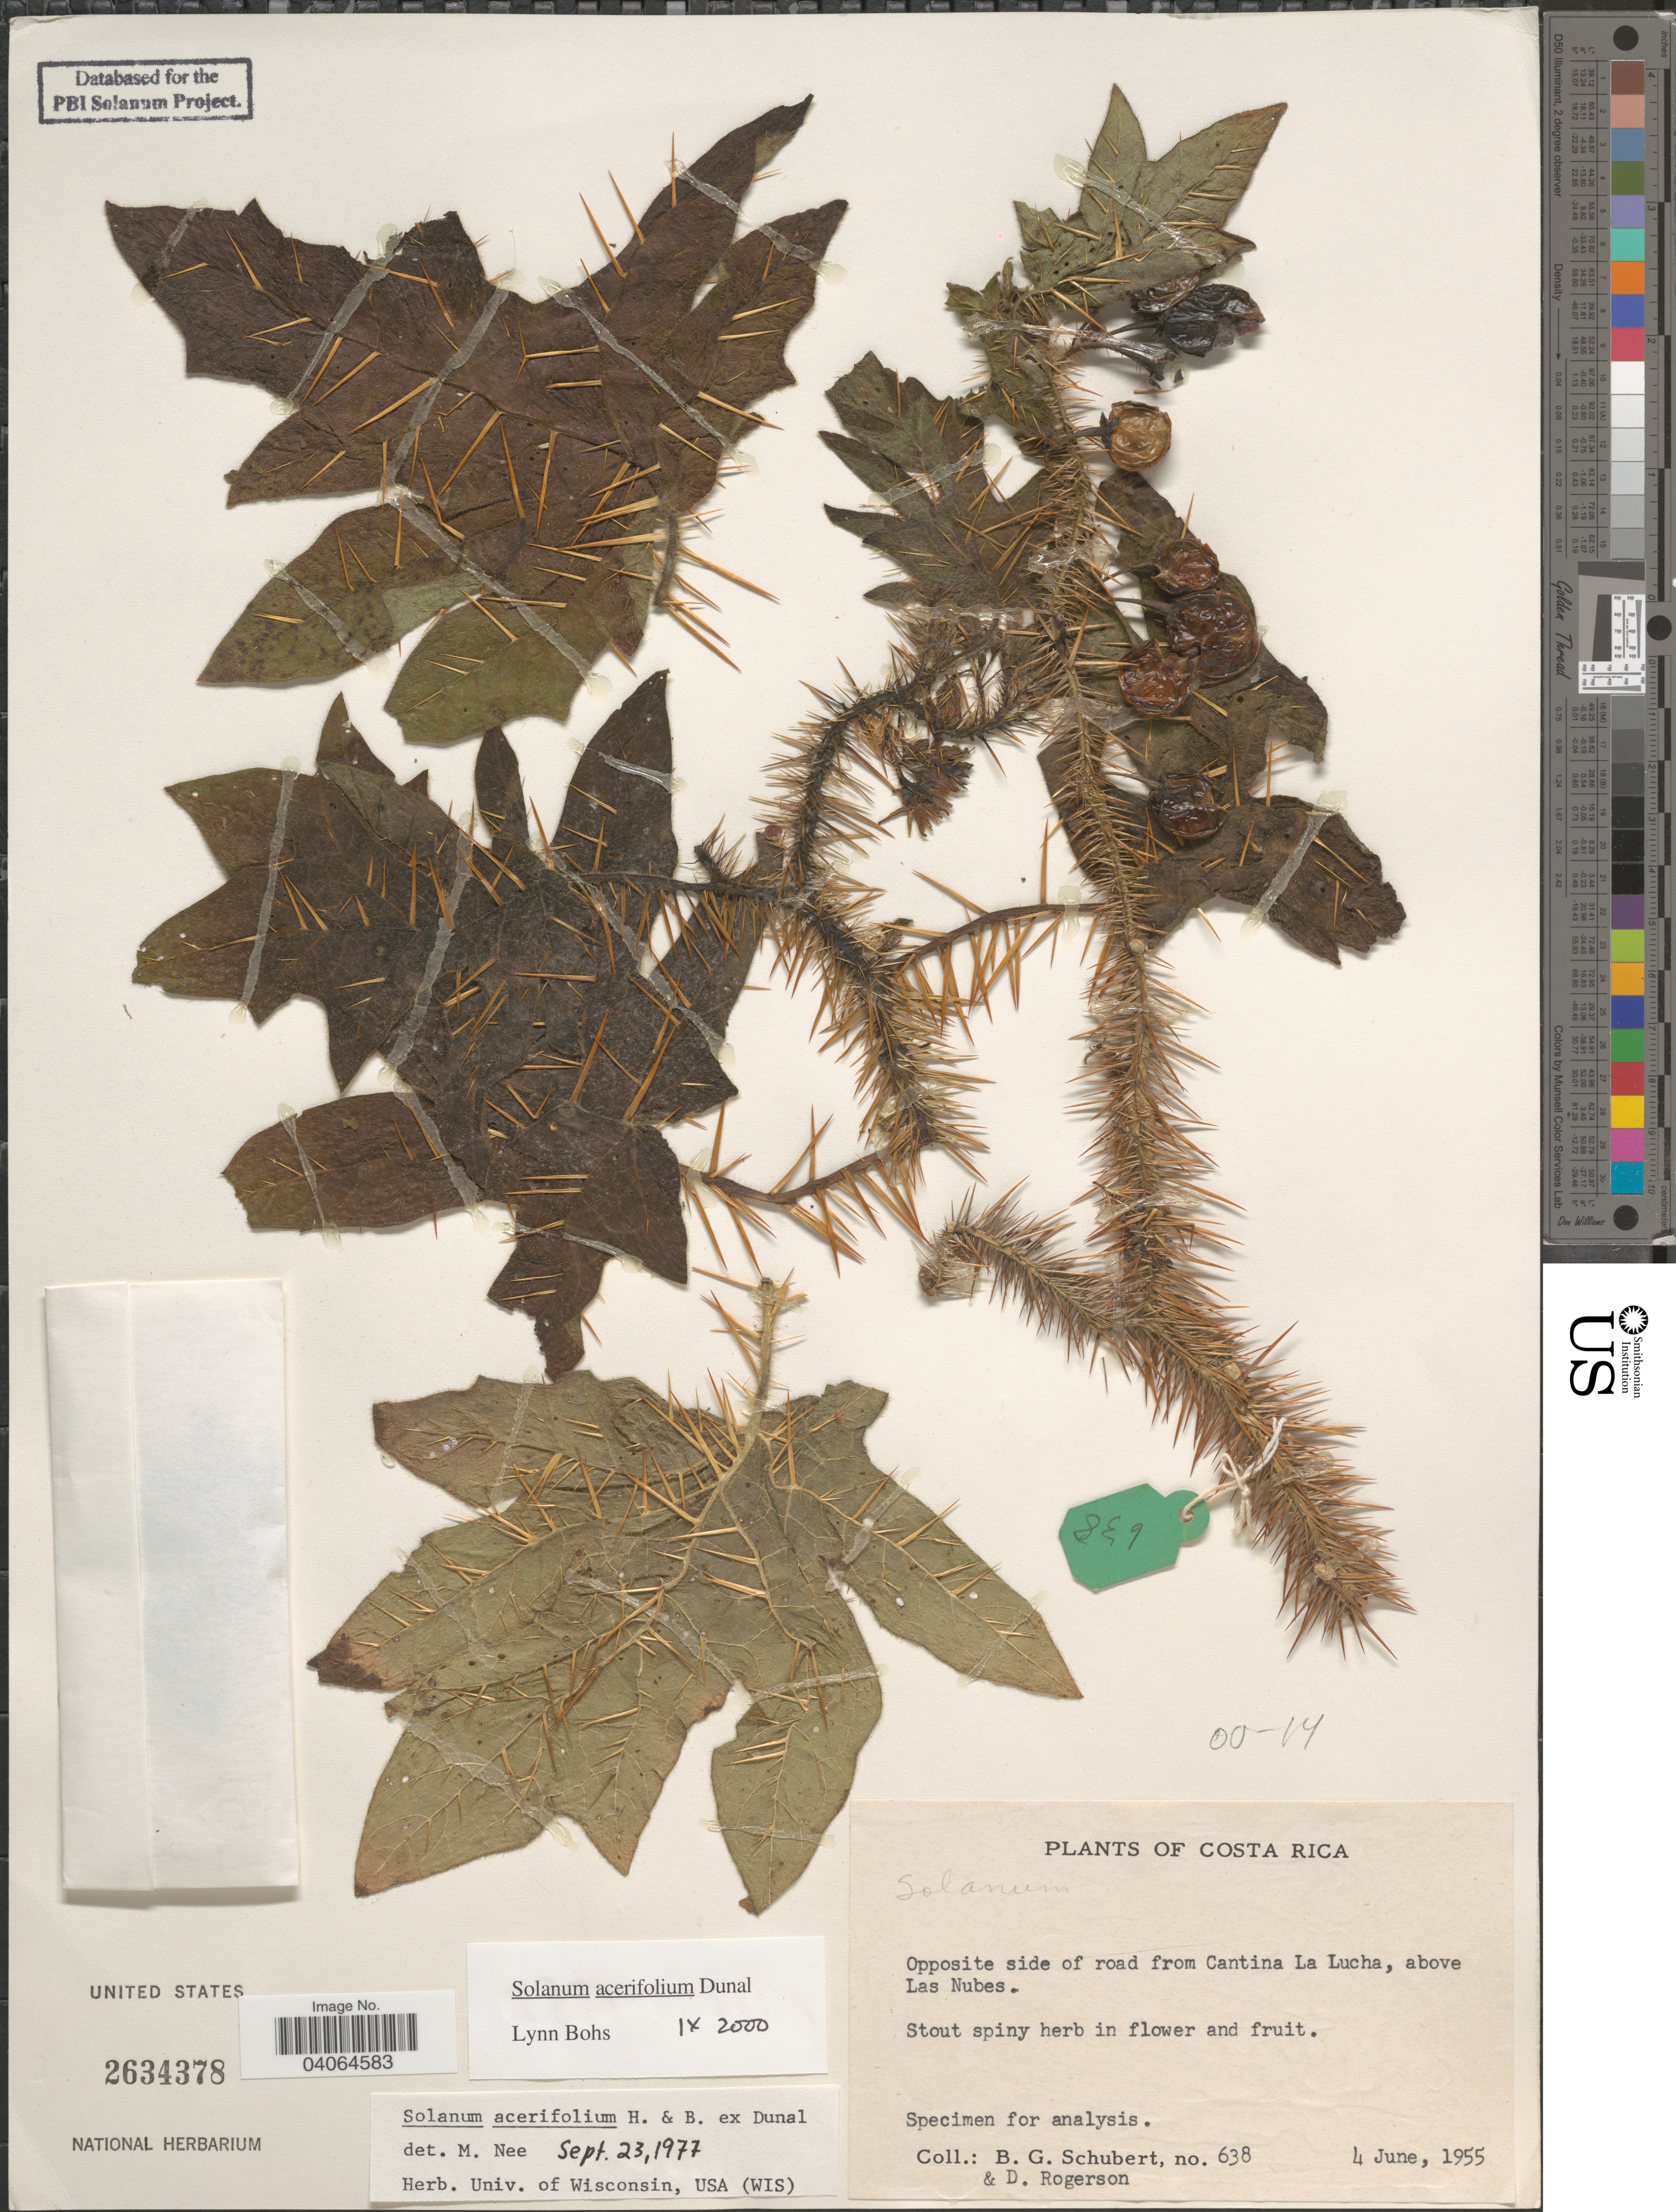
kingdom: Plantae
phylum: Tracheophyta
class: Magnoliopsida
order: Solanales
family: Solanaceae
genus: Solanum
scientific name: Solanum acerifolium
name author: Humb. & Bonpl. ex Dunal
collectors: B. Schubert & D. Rogerson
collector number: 638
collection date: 1955-06-04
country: Costa Rica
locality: Opposite side of road from Cantina La Lucha, above Las Nubes.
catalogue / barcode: US 2634378